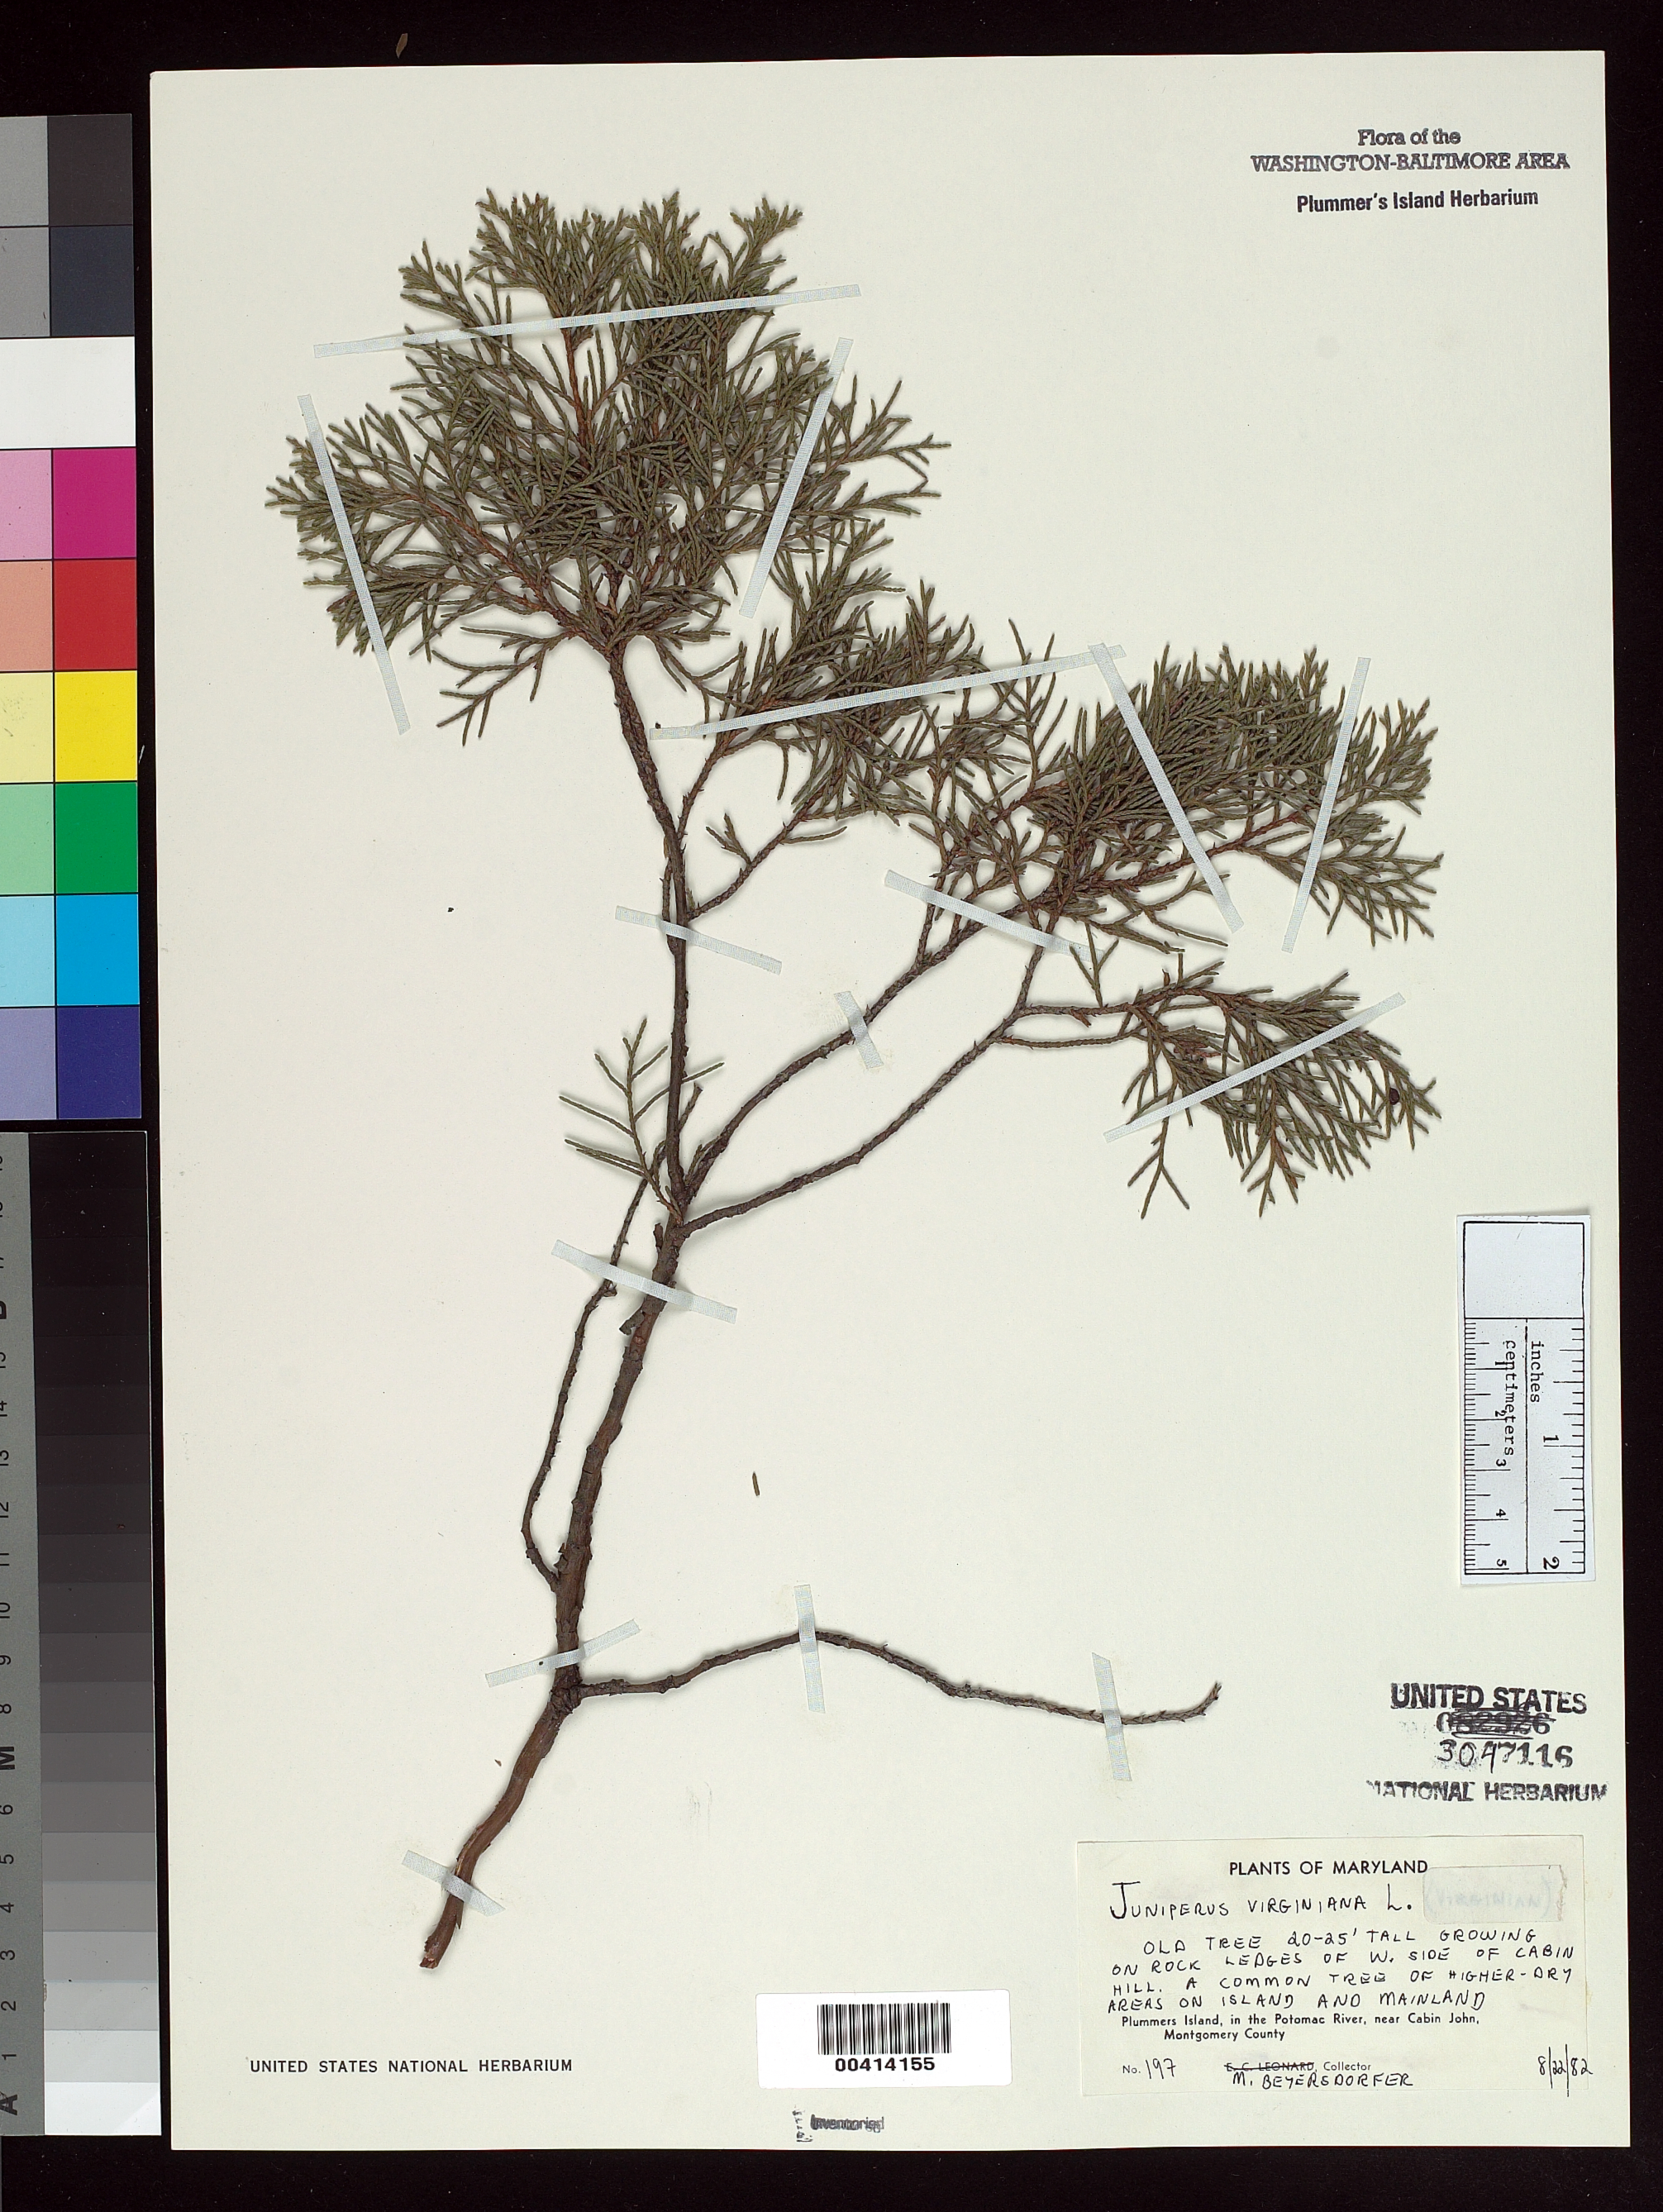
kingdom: Plantae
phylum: Tracheophyta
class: Pinopsida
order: Pinales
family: Cupressaceae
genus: Juniperus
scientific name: Juniperus virginiana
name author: L.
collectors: M. Beyersdorfer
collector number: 197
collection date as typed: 22 Aug 1982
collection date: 1982-08-22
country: United States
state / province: Maryland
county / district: Montgomery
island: Plummers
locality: Plummer's Island; west side of Cabin Hill C. & O. Canal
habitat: Rock ledges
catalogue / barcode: US 3047116